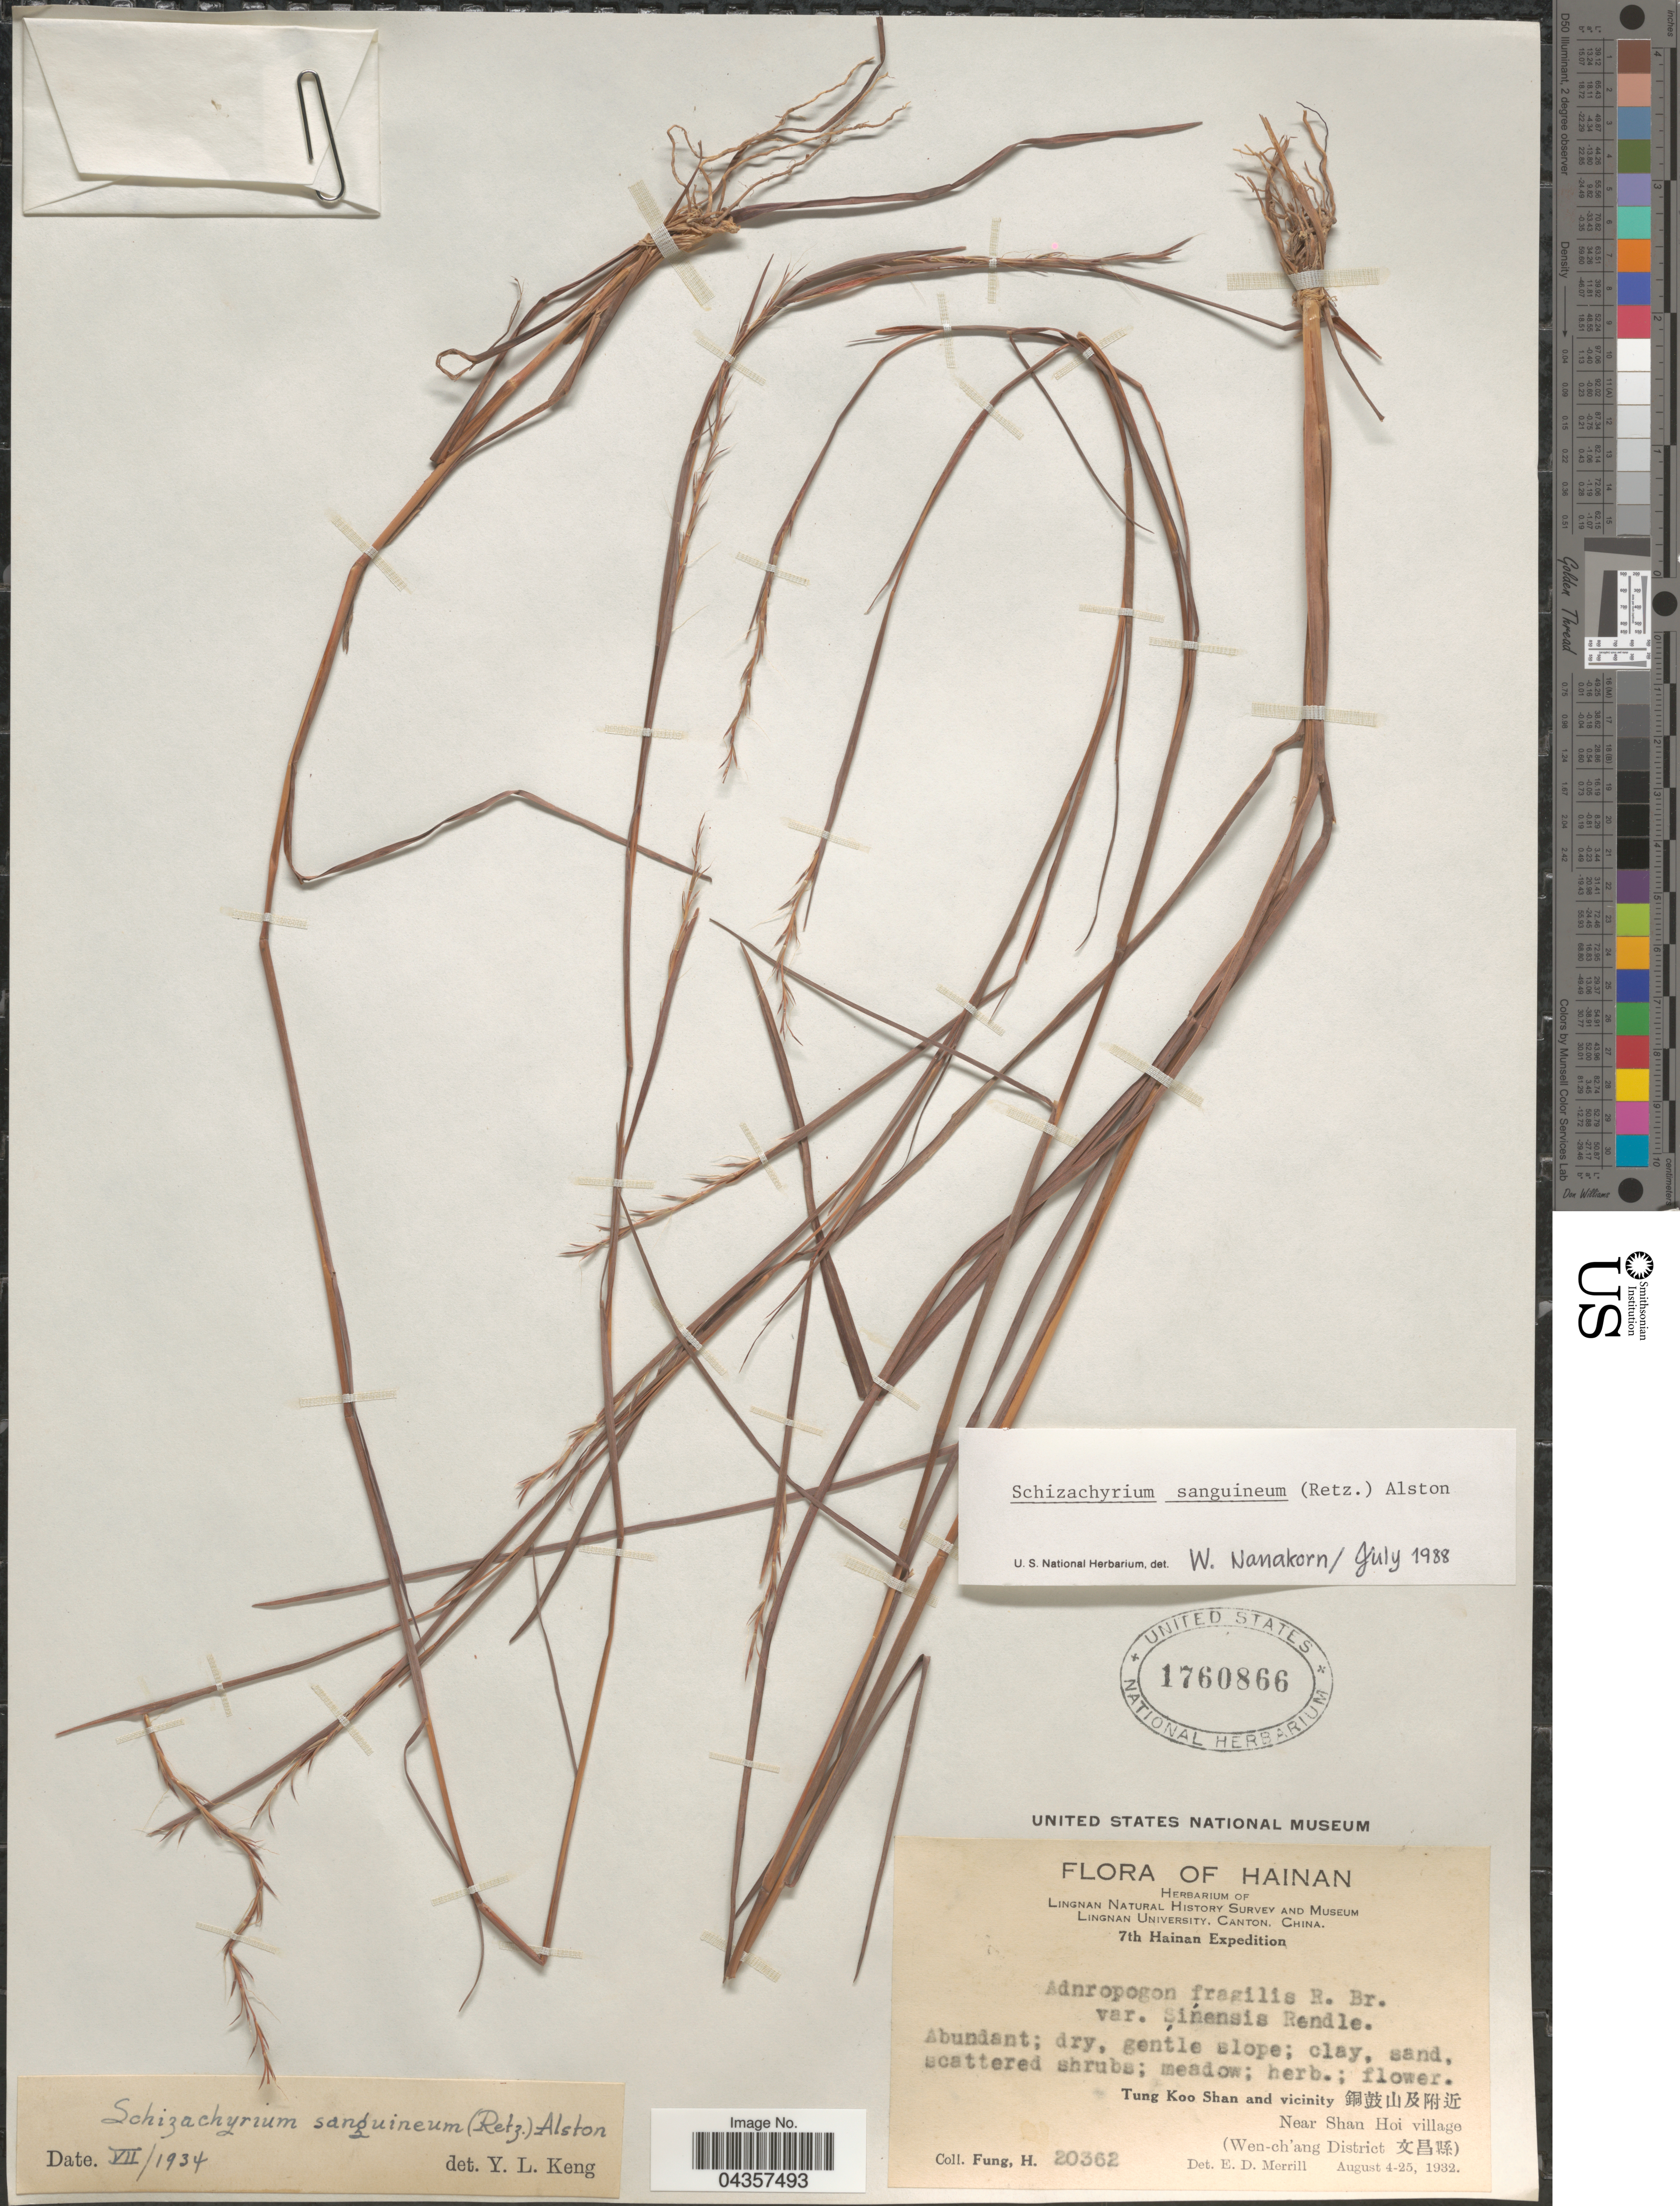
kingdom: Plantae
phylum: Tracheophyta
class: Liliopsida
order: Poales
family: Poaceae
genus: Schizachyrium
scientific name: Schizachyrium sanguineum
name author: (Retz.) Alston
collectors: H. Fung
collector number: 20362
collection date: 1932-08-04/1932-08-25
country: China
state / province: Hainan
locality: Lingnan Natural History Survey. 7th Hainan Expedition. Tung Koo Shan and vicinity X. Near Shan Hoi village Wen-ch'ang District X).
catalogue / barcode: US 1760866